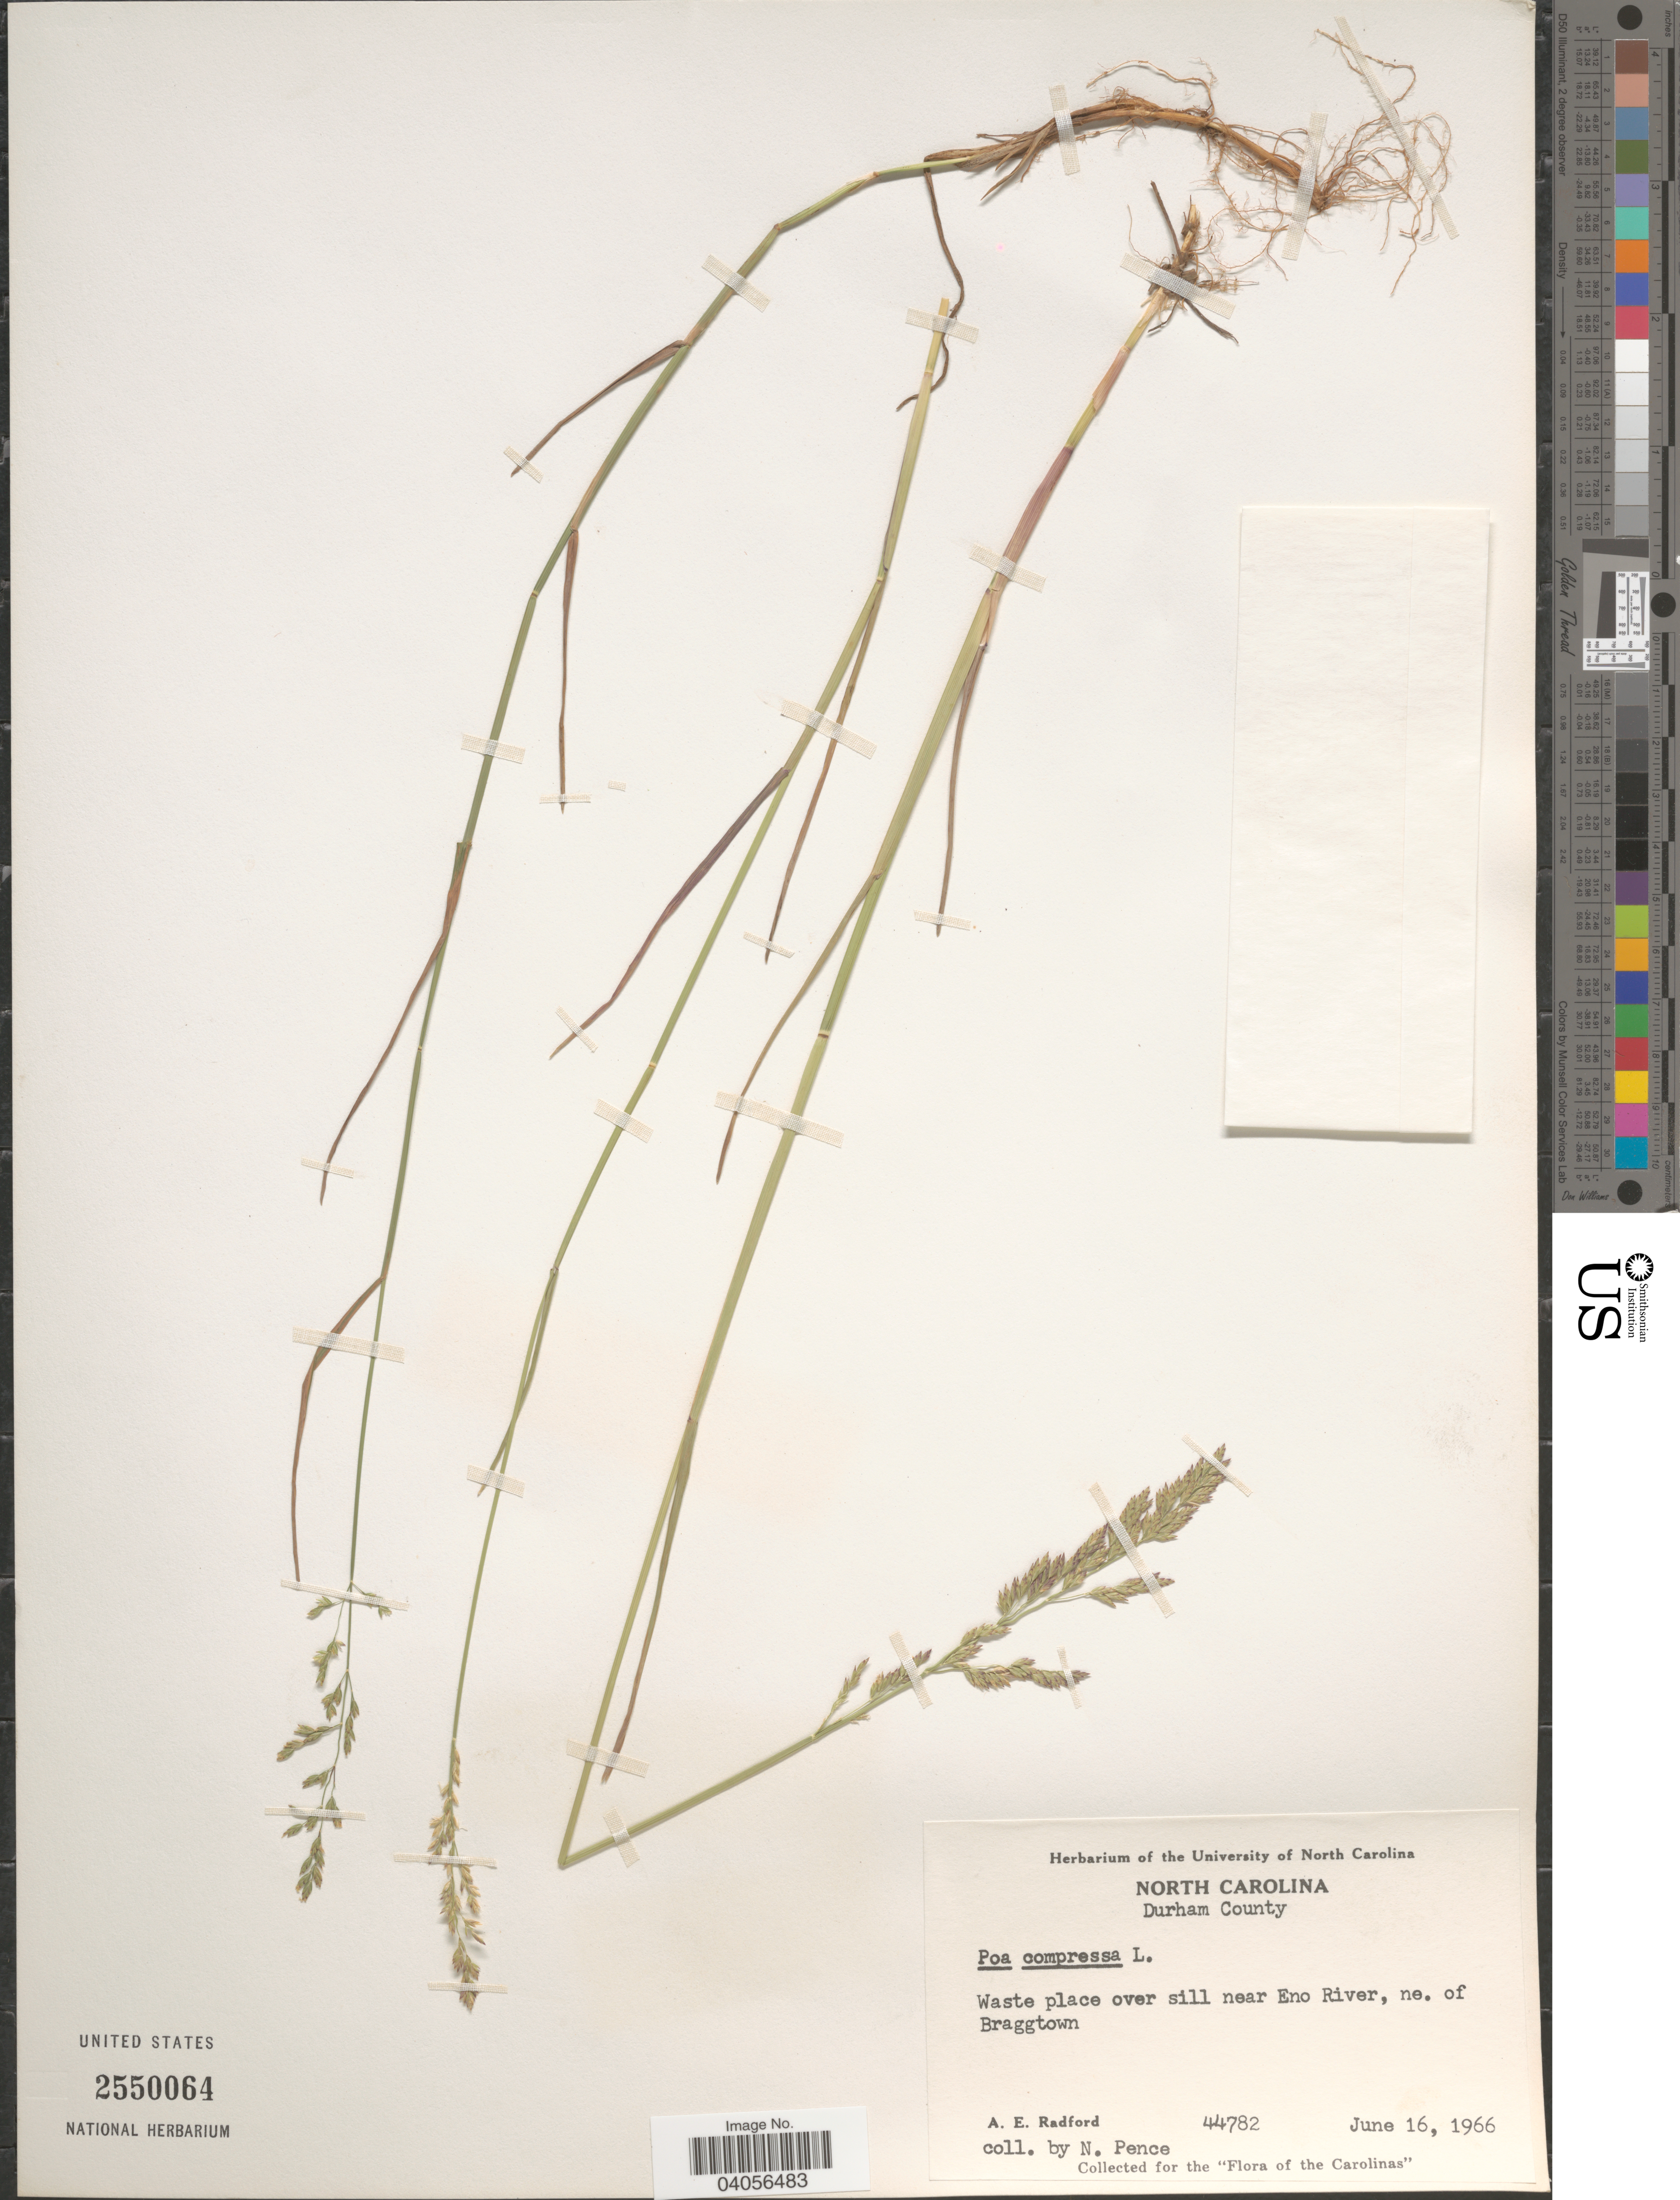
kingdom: Plantae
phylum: Tracheophyta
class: Liliopsida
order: Poales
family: Poaceae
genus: Poa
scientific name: Poa compressa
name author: L.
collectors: N. Pence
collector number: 44782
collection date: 1966-06-16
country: United States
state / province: North Dakota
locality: Durham County. Over sill near Eno River, ne. of Braggtown.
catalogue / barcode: US 2550064